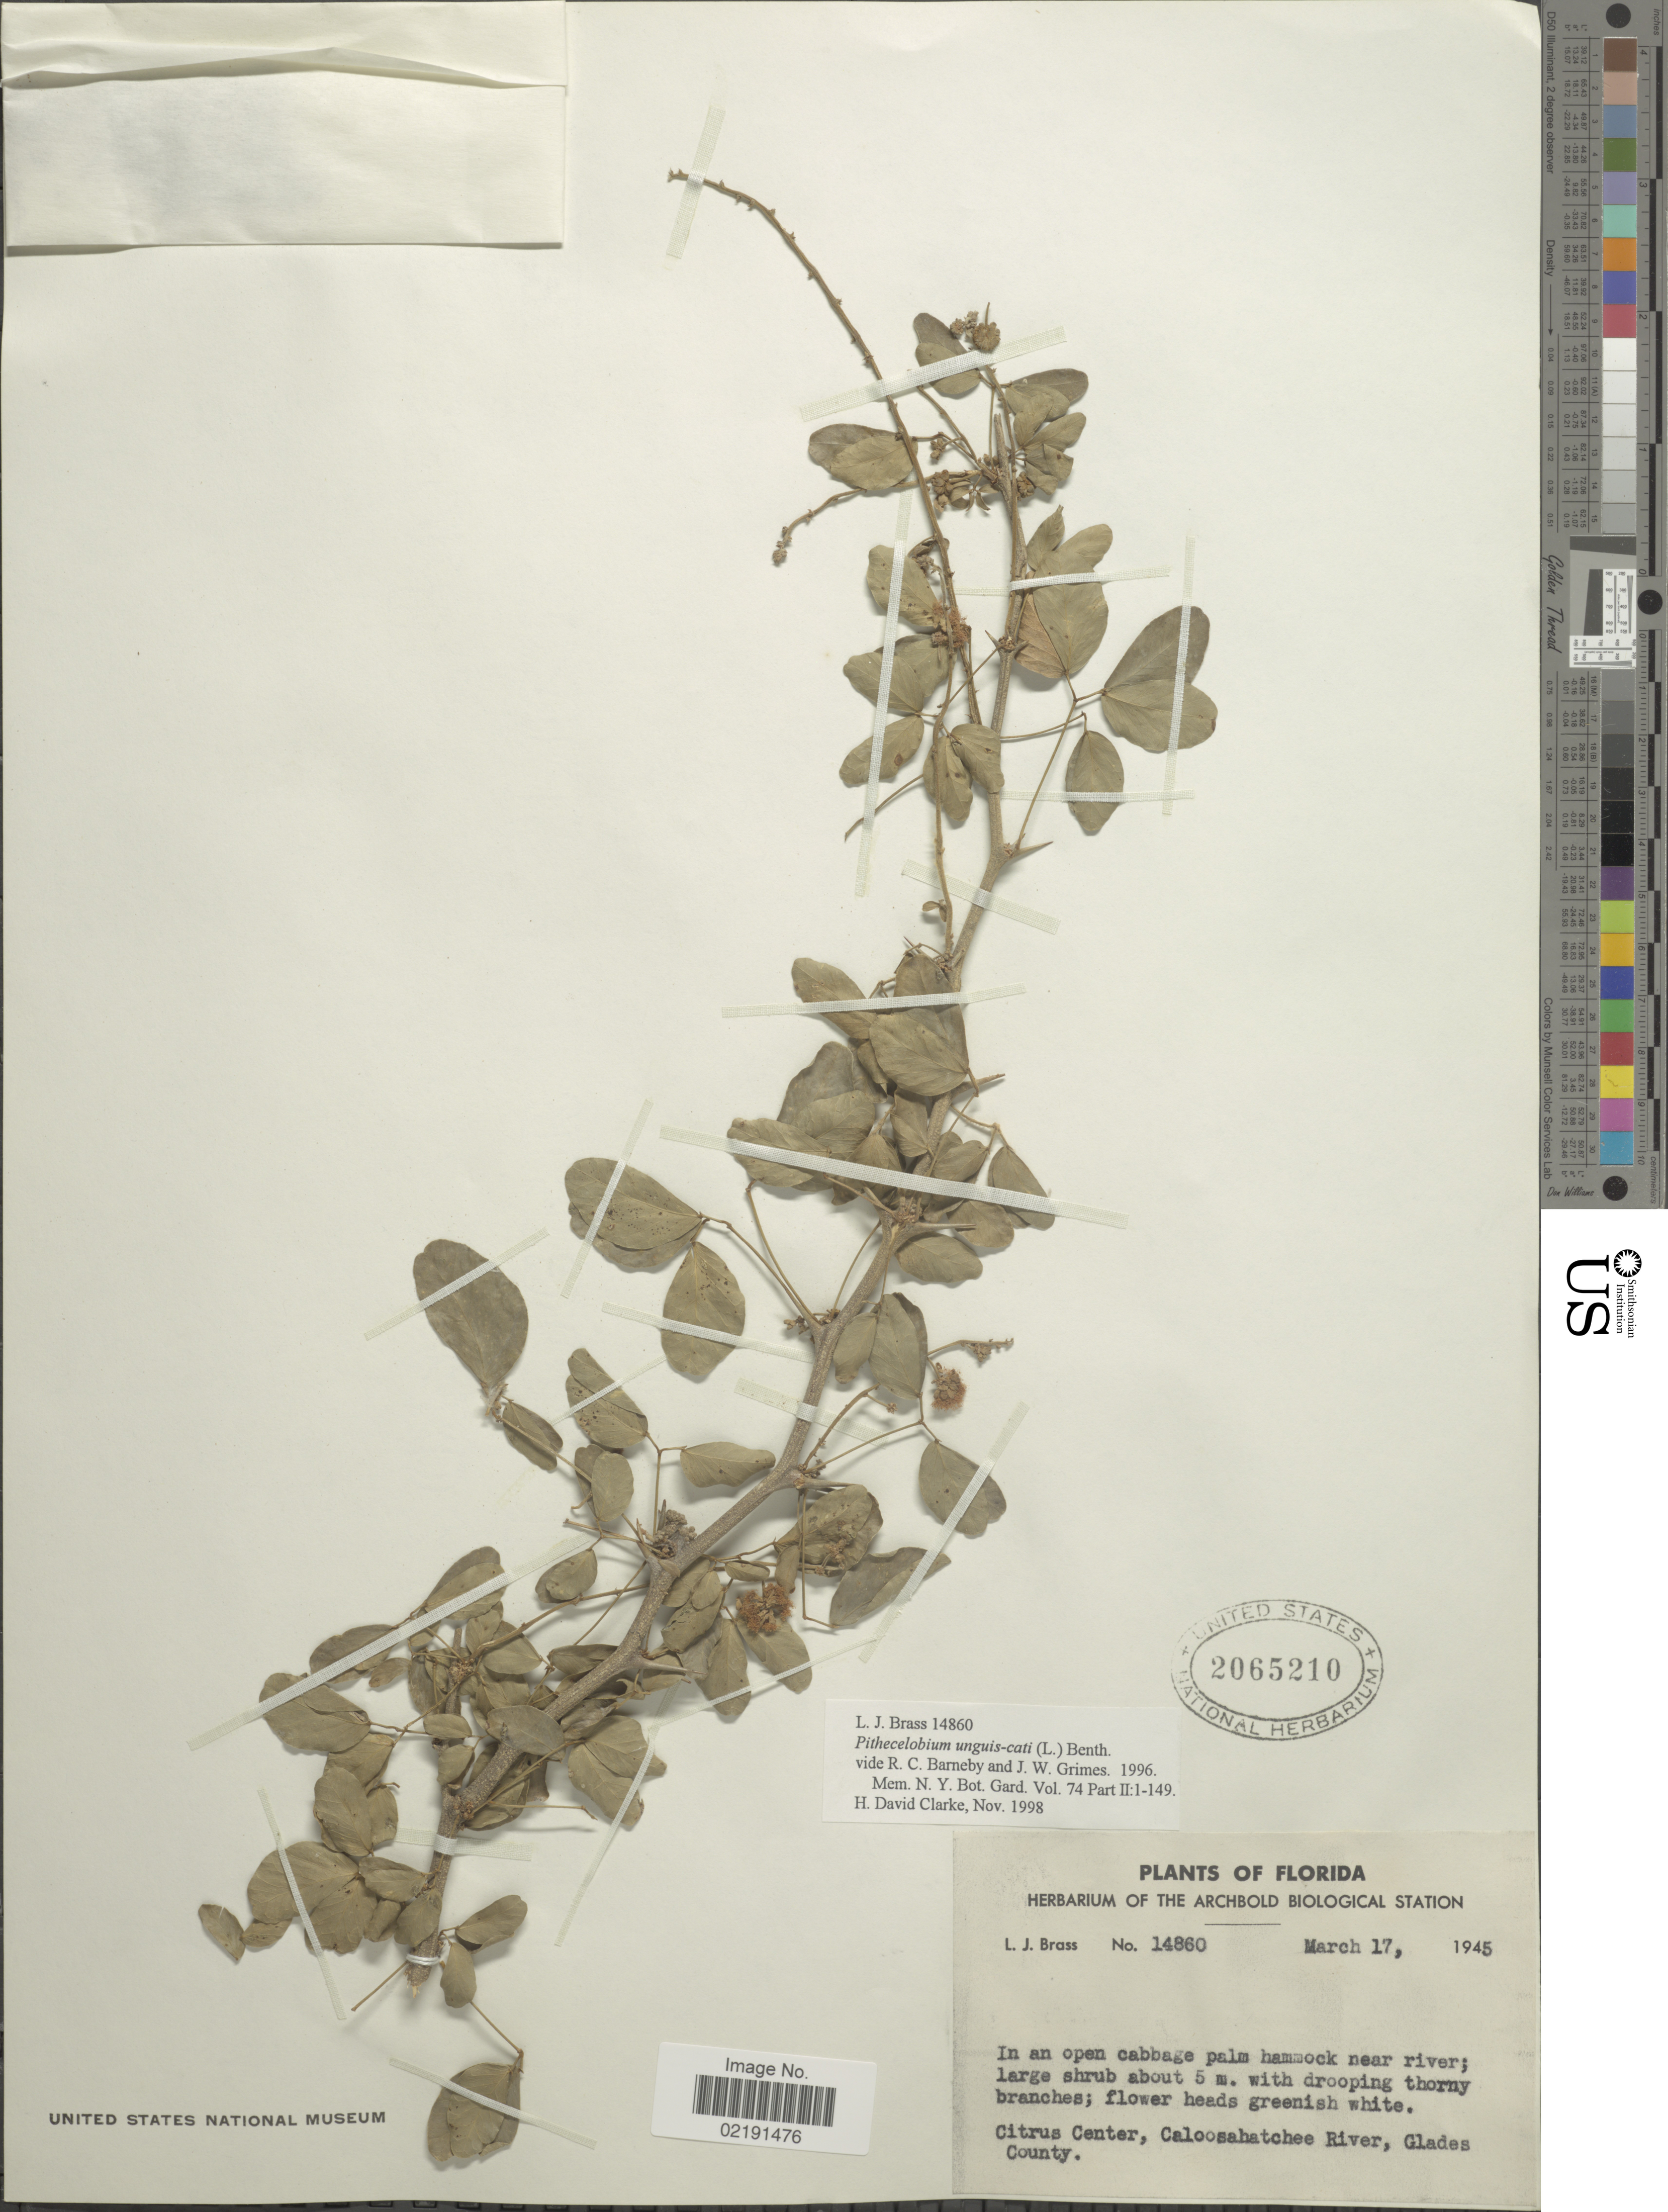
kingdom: Plantae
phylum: Tracheophyta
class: Magnoliopsida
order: Fabales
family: Fabaceae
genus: Pithecellobium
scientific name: Pithecellobium unguis-cati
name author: (L.) Benth.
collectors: L. J. Brass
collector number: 14860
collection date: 1945-03-17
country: United States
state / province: Florida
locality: Citrus Center, Caloosahatchee River, Glades County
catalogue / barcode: US 2065210